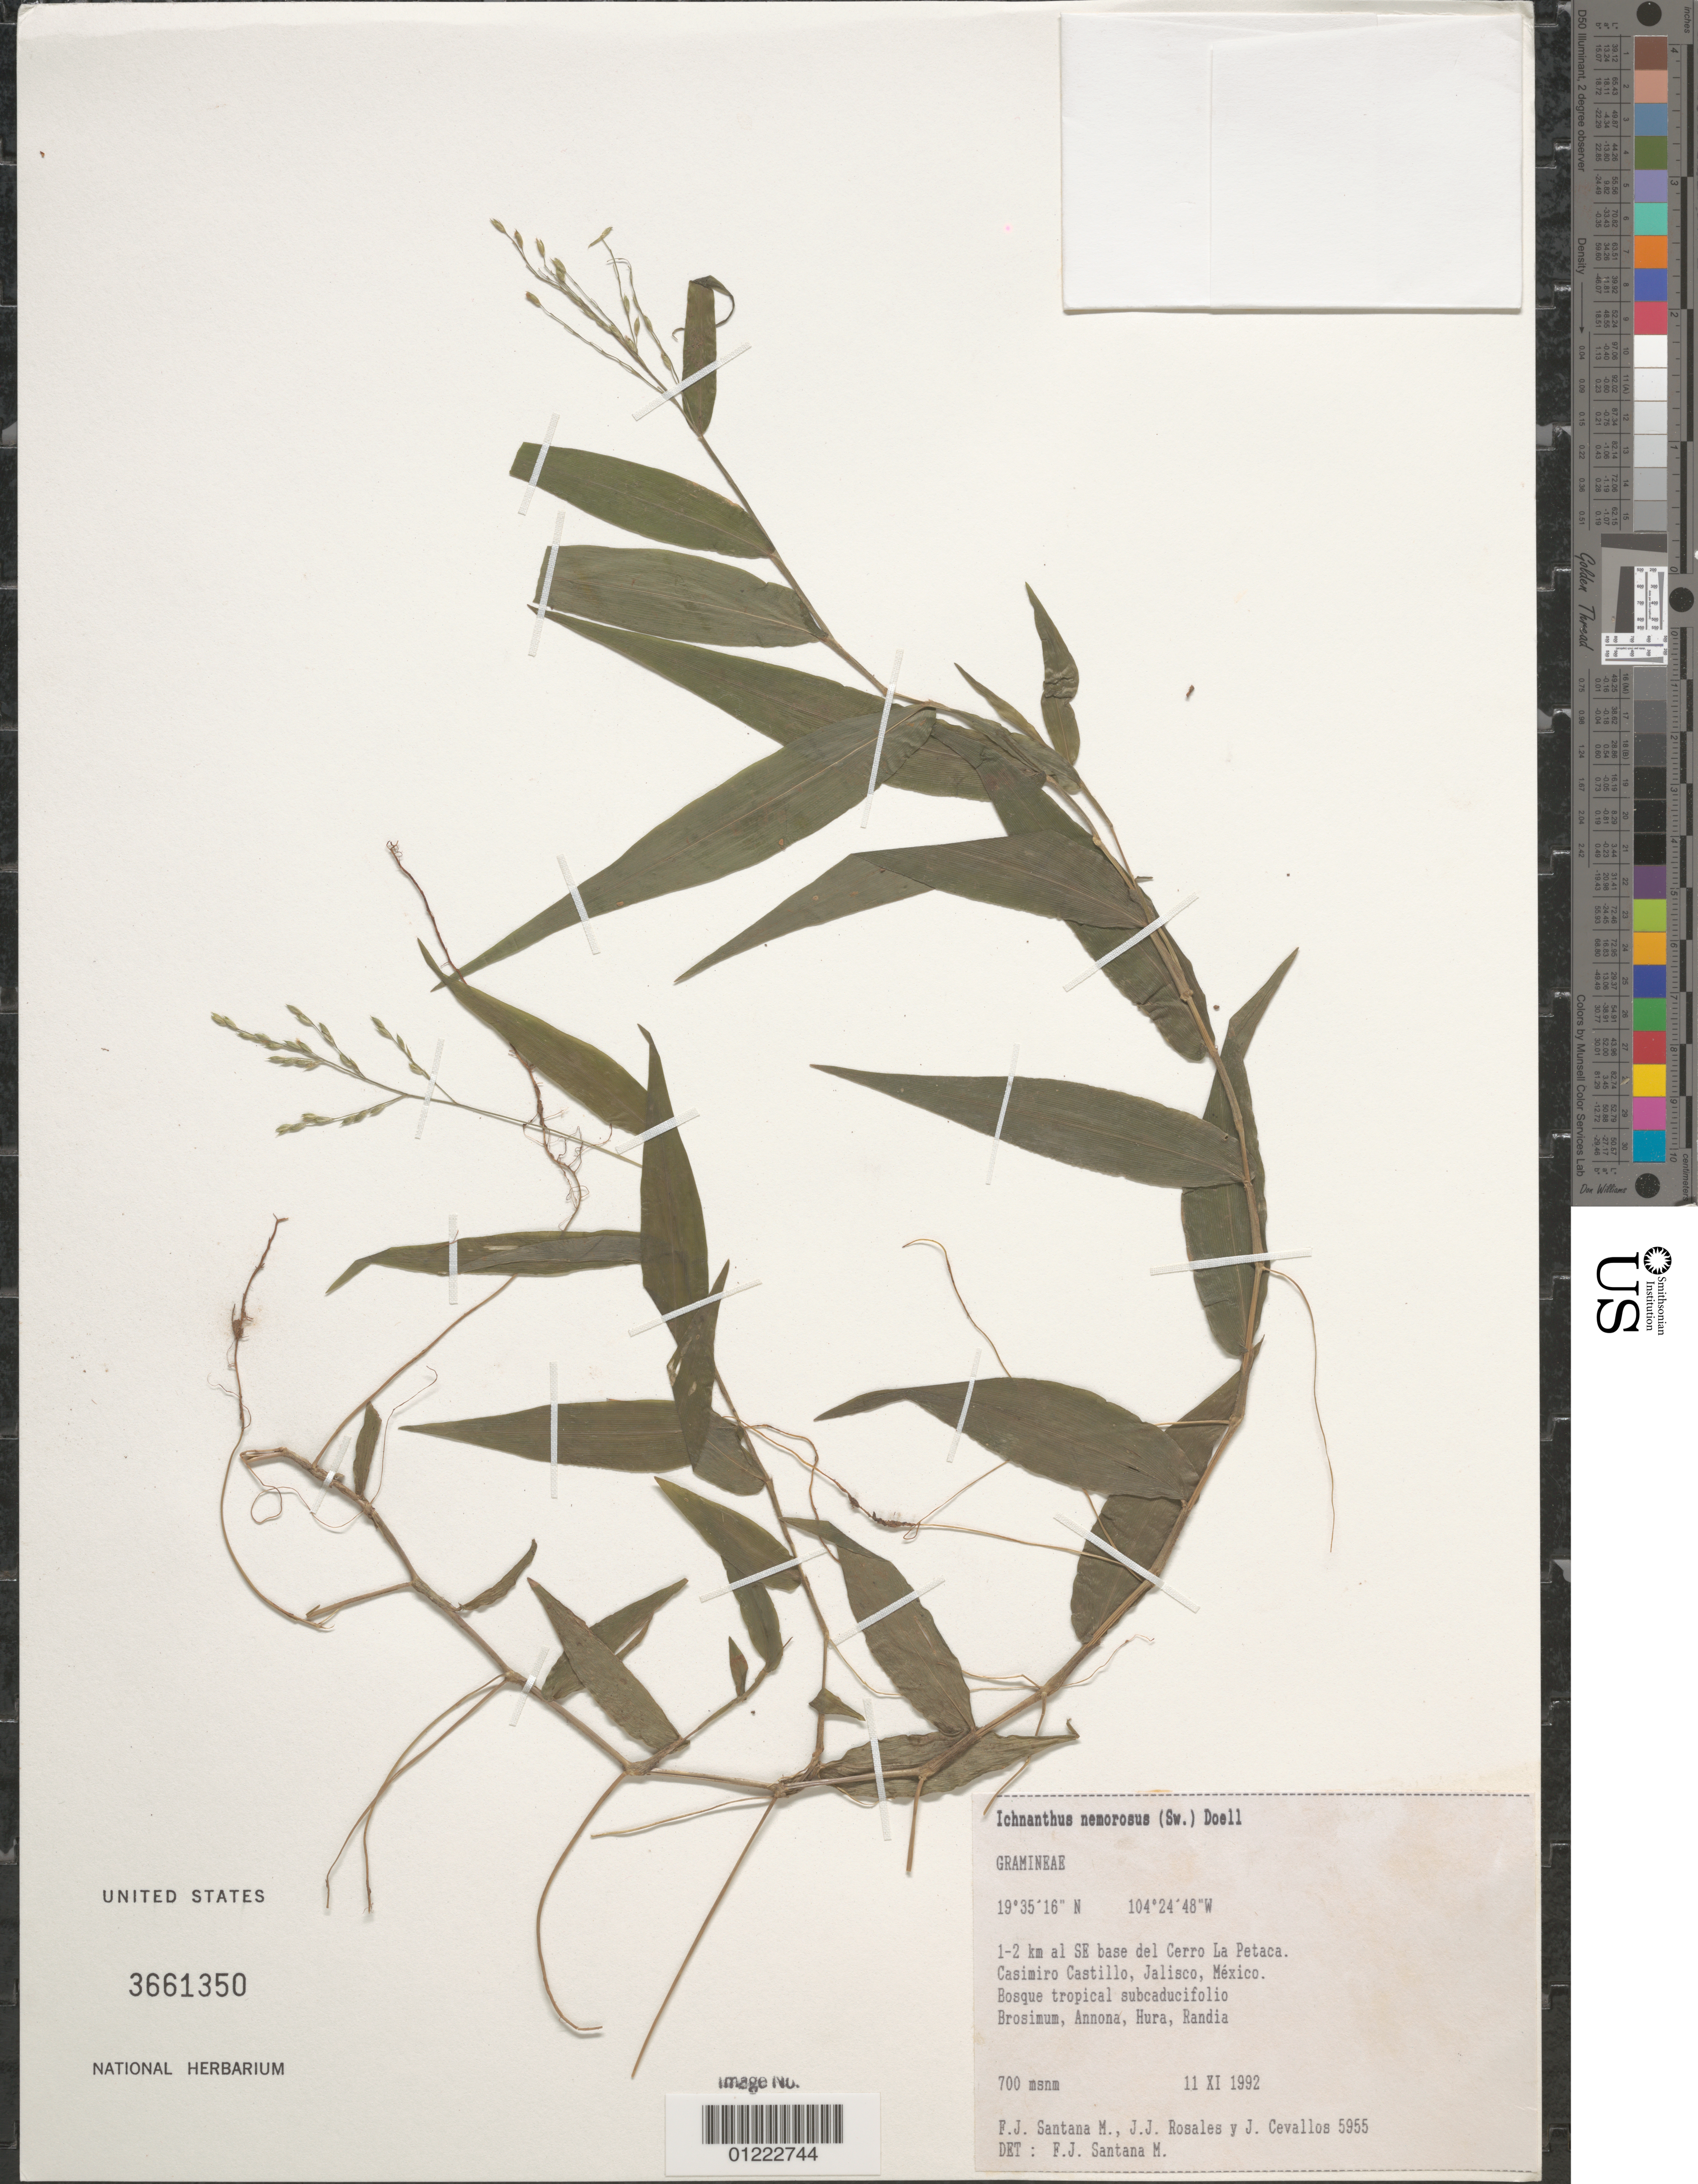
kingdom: Plantae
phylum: Tracheophyta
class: Liliopsida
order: Poales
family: Poaceae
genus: Hildaea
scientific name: Hildaea nemorosa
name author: (Sw.) C. Silva & R.P. Oliveira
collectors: F. J. Santana M., J. J. Rosales & J. Cevallos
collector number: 5955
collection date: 1992-11-11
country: Mexico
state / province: Jalisco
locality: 1-2 ki al SE base del Cerro La Petaca. Casimiro Castillo.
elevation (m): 700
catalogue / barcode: US 3661350